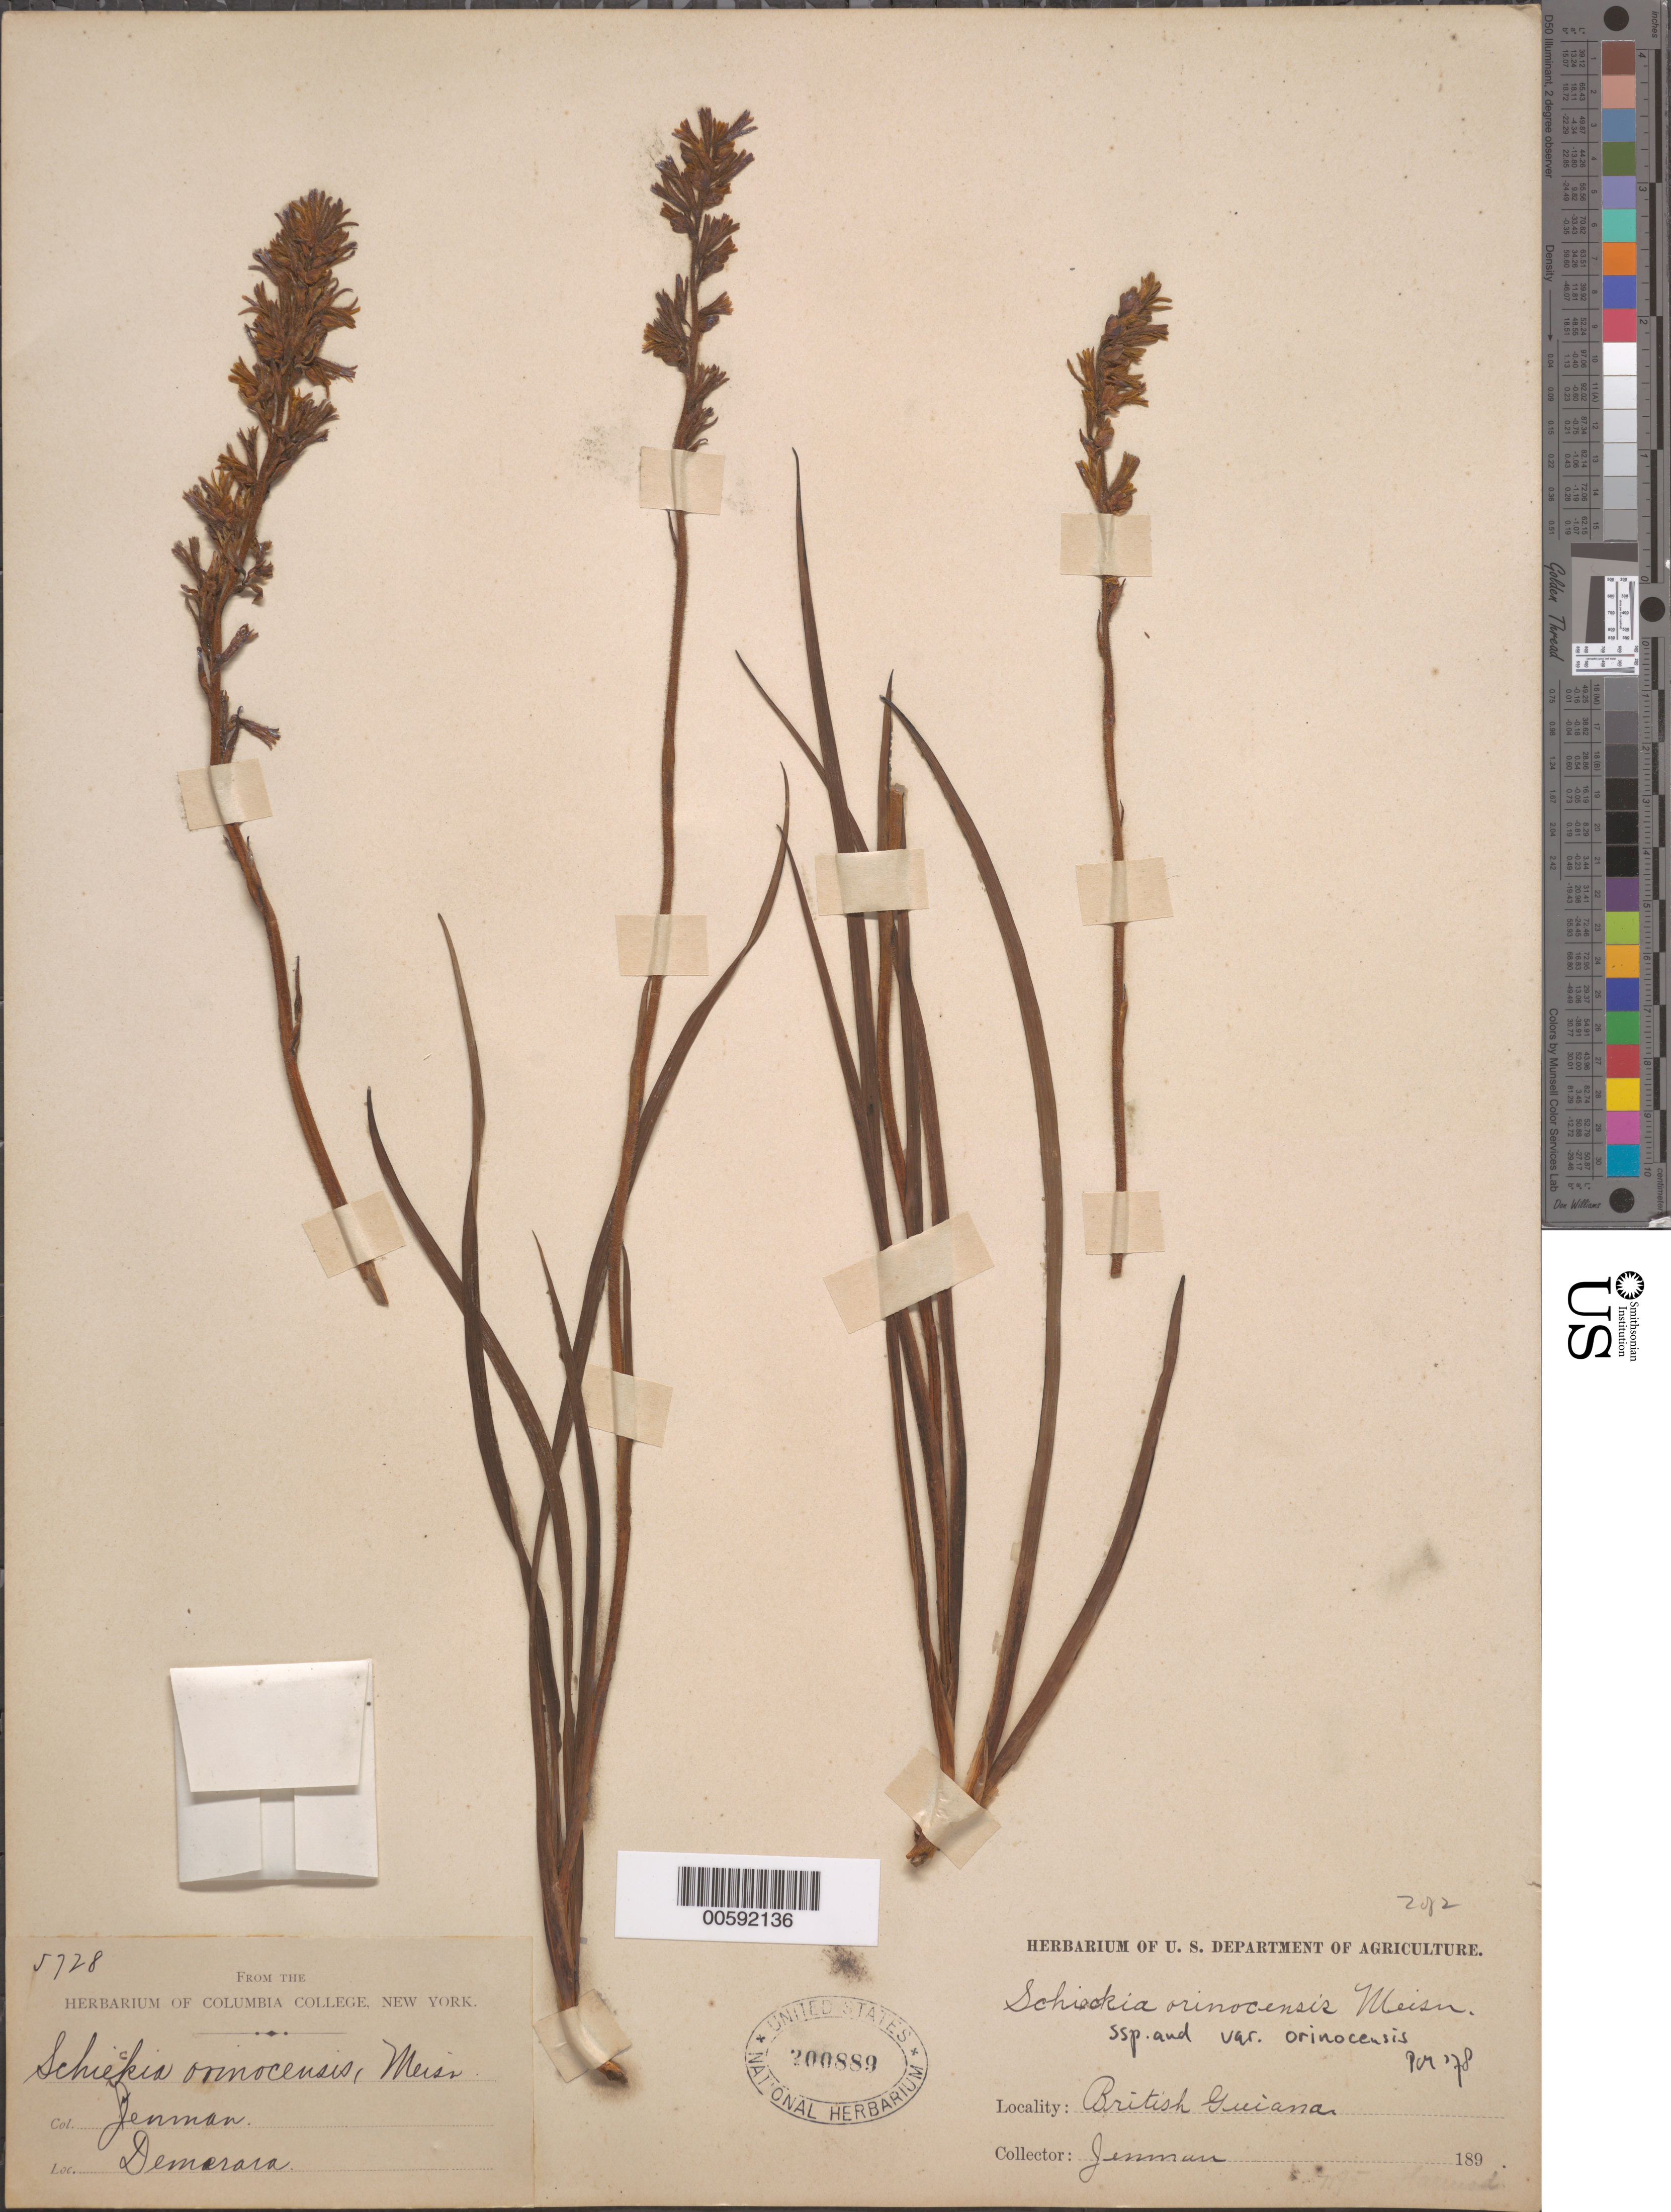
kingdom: Plantae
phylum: Tracheophyta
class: Liliopsida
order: Commelinales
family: Haemodoraceae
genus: Schiekia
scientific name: Schiekia orinocensis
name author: (Kunth) Meisn.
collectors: G. S. Jenman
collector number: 5728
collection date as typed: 189-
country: Guyana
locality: Demarara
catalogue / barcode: US 200889